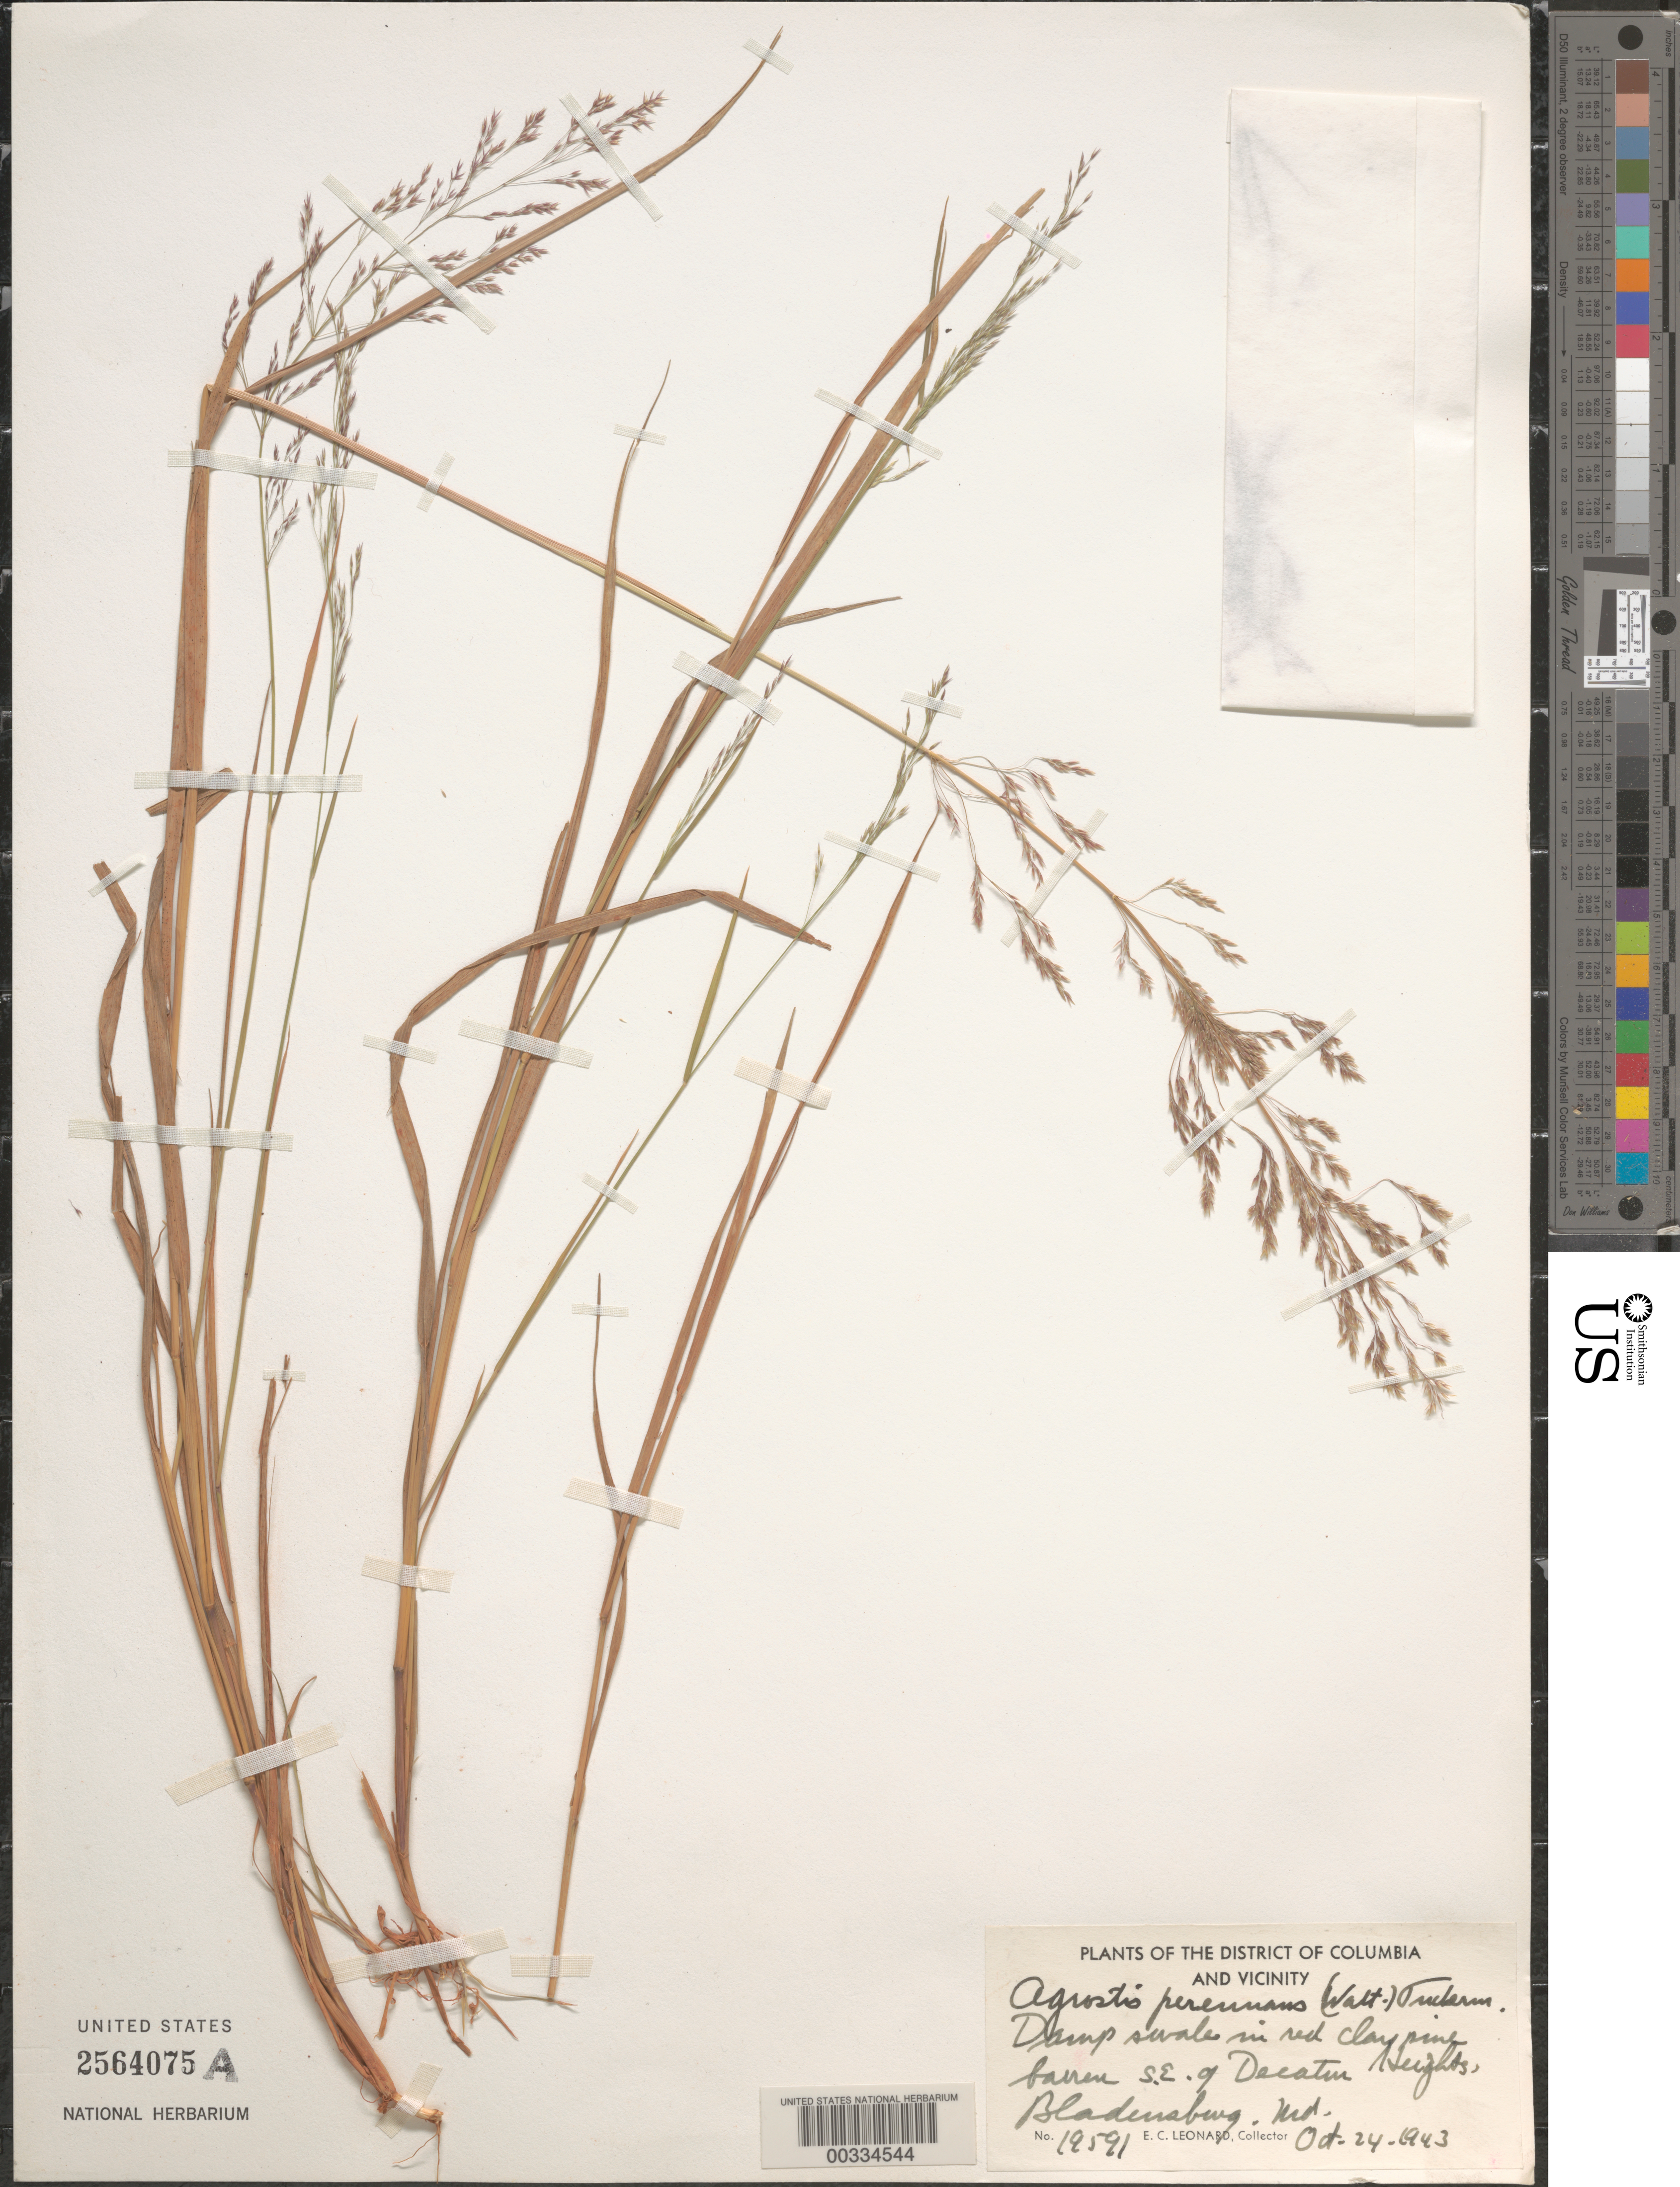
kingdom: Plantae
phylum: Tracheophyta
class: Liliopsida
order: Poales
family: Poaceae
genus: Agrostis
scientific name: Agrostis perennans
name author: (Walter) Tuck.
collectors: E. C. Leonard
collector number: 19591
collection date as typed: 24 Oct 1943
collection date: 1943-10-24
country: United States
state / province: Maryland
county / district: Prince George's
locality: Southeast of Decatur Heights, Bladensburg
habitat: Damp swale in red clay pine barrens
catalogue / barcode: US 2564075A